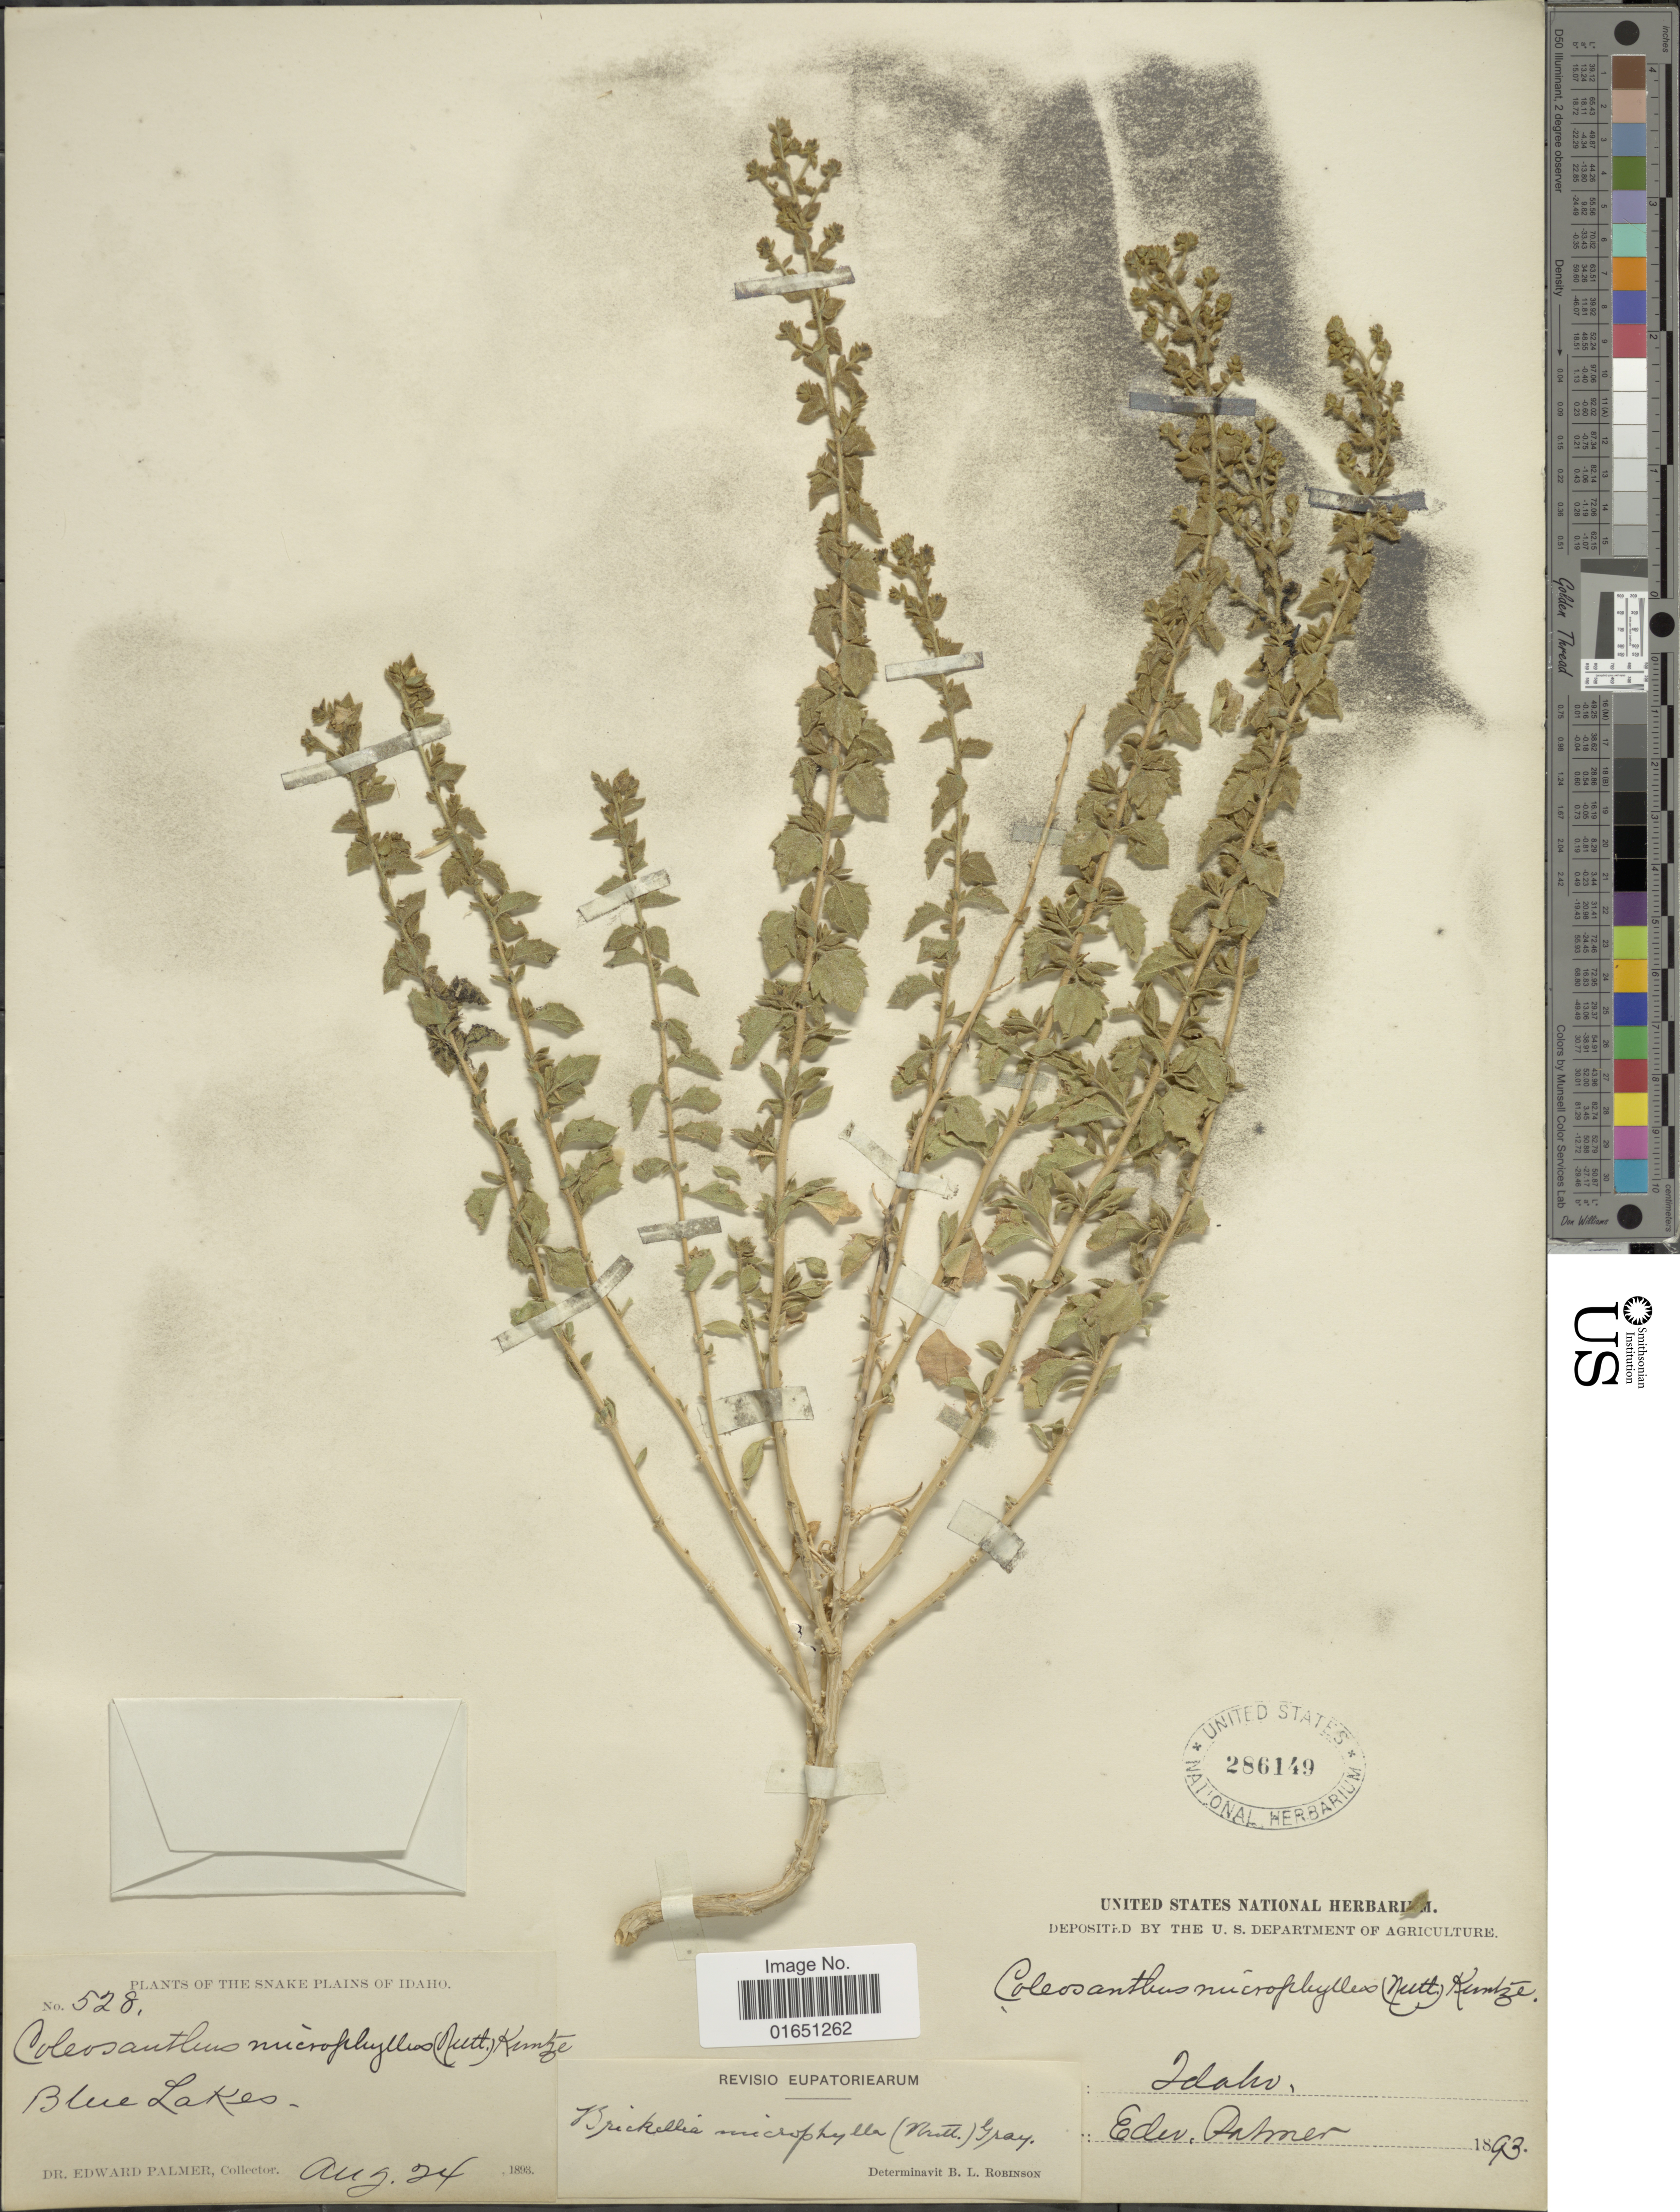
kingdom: Plantae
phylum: Tracheophyta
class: Magnoliopsida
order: Asterales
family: Asteraceae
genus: Brickellia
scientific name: Brickellia microphylla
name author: (Nutt.) A. Gray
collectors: E. Palmer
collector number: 528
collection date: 1893-08-24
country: United States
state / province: Idaho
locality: The Snake Plains, Blue Lakes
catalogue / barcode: US 286149